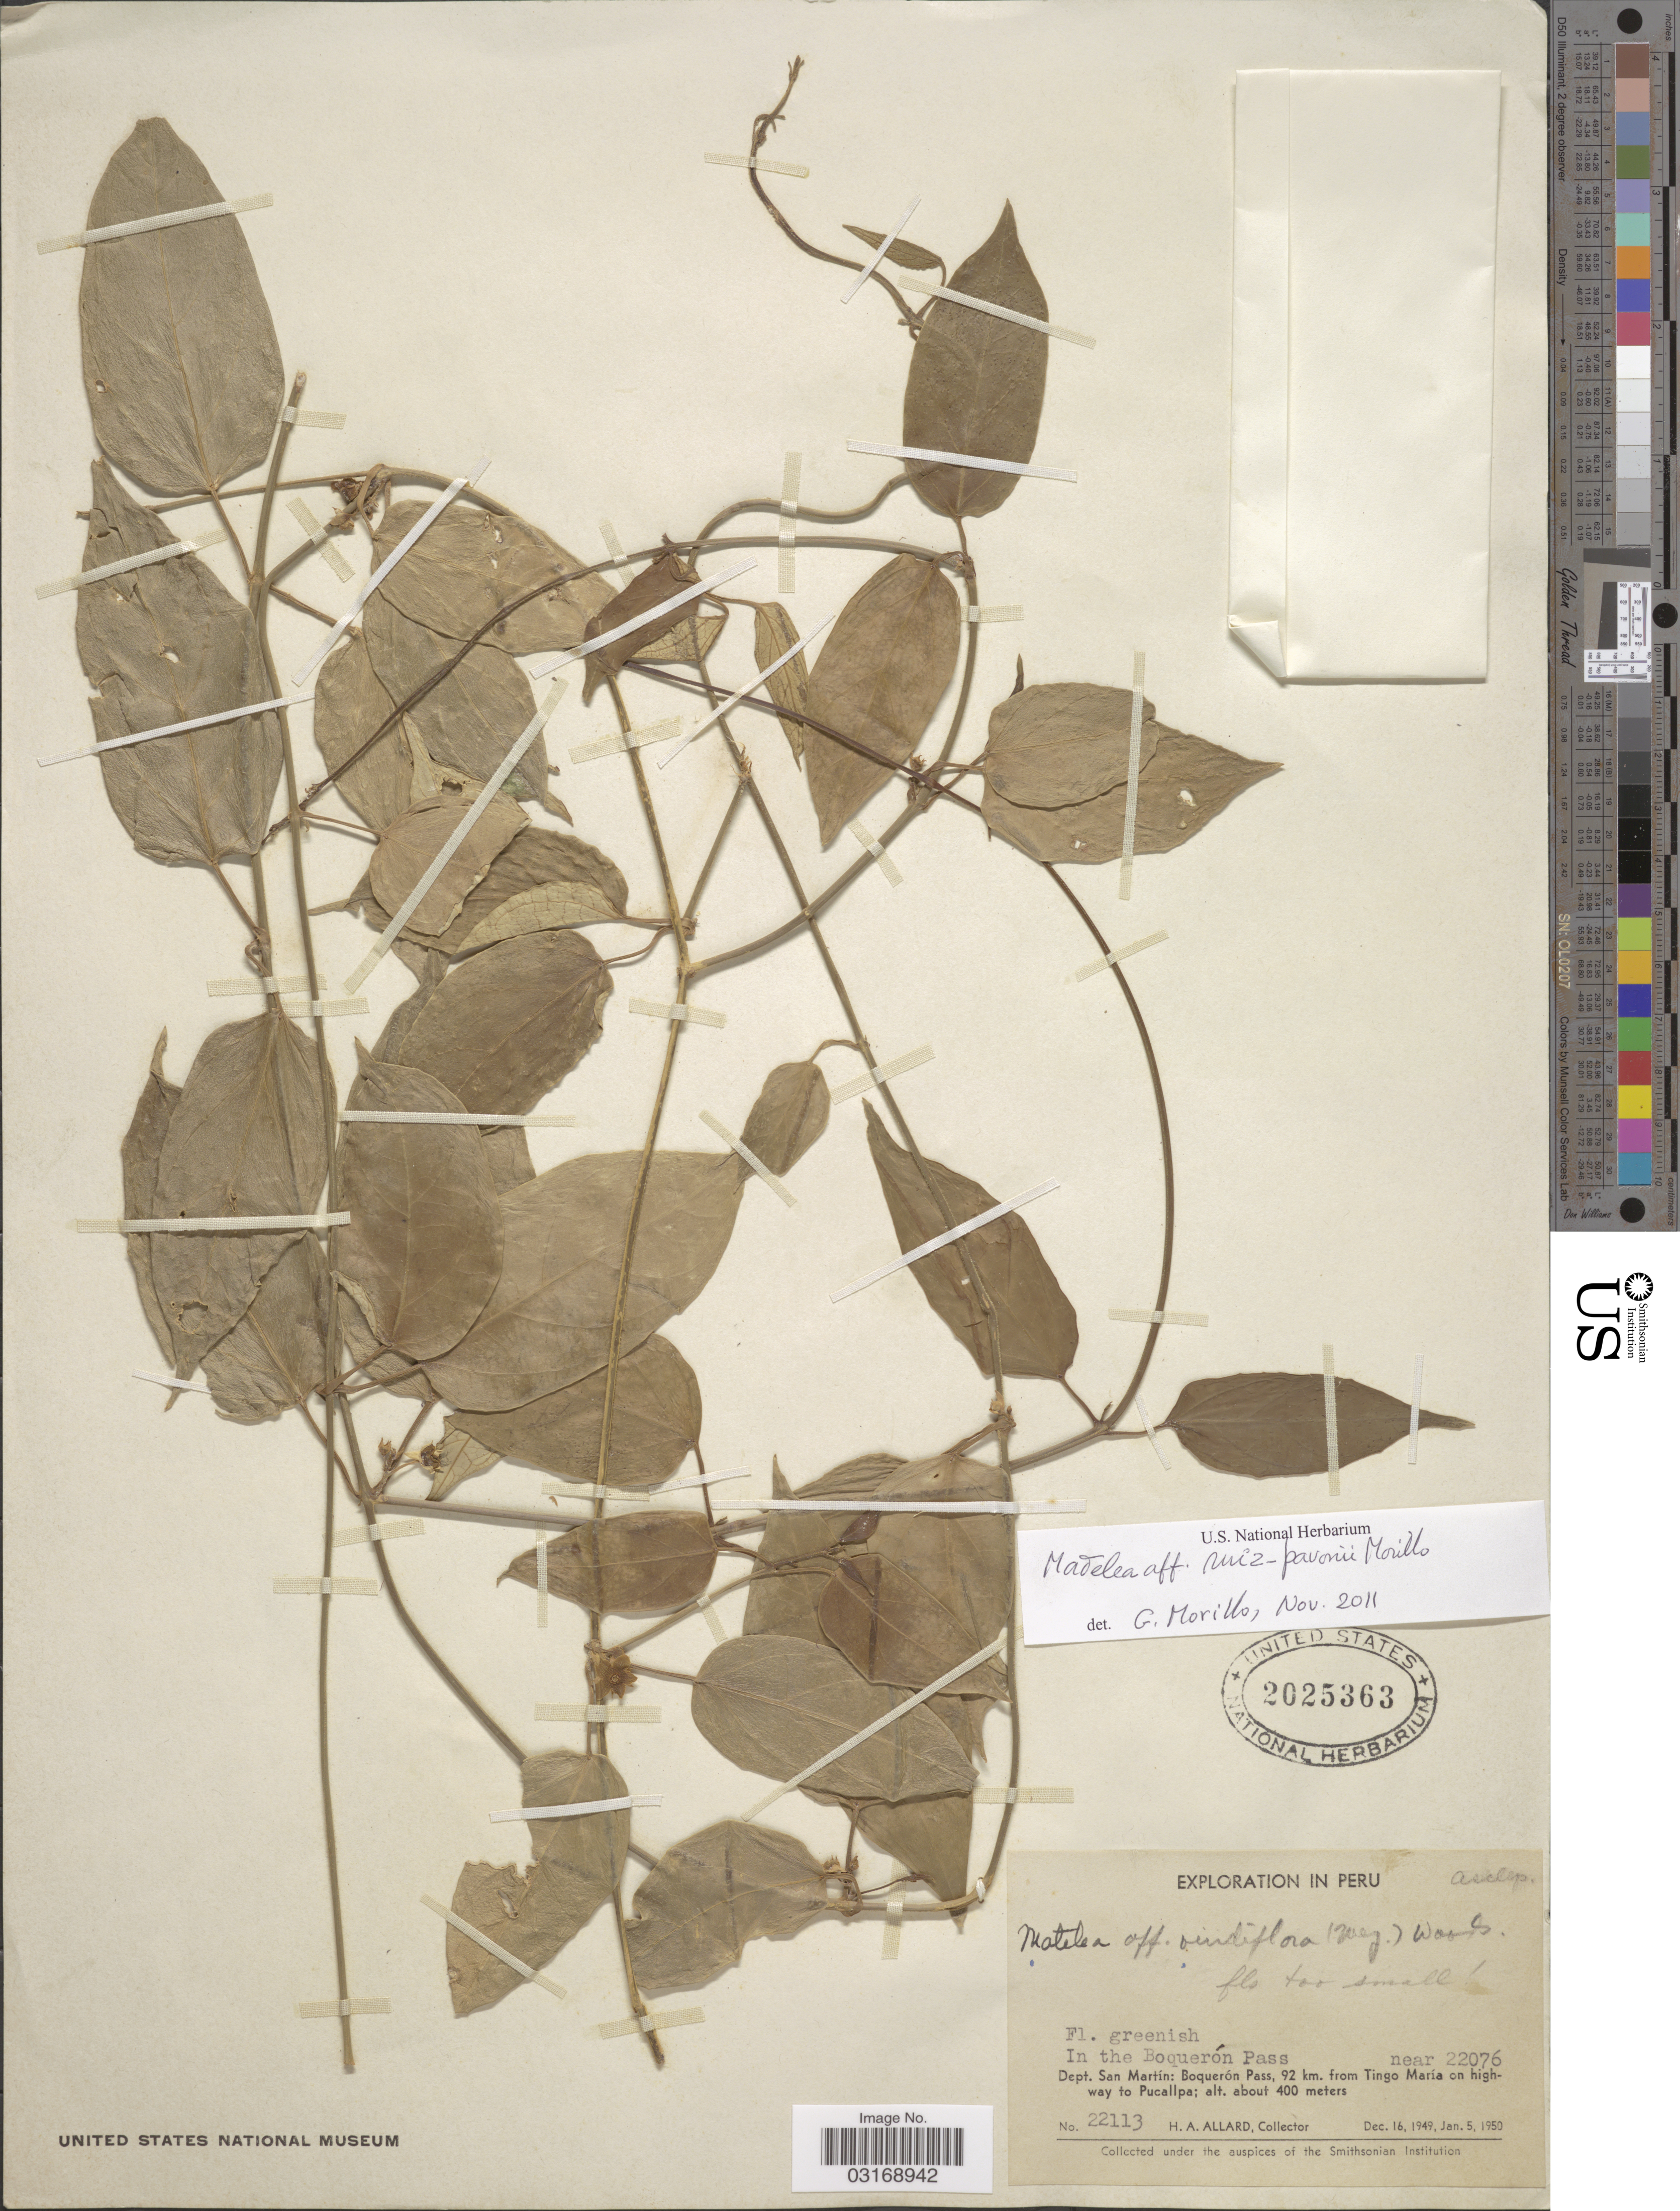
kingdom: Plantae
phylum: Tracheophyta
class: Magnoliopsida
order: Gentianales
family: Apocynaceae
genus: Matelea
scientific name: Matelea ruiz-pavonii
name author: Morillo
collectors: H. A. Allard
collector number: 22113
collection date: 1949-12-16/1950-01-05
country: Peru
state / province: San Martín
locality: In the Boquerón Pass. Dept. San Martín: Boquerón Pass, 92 km. from Tingo María on highway to Pucallpa.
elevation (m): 400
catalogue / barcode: US 2025363